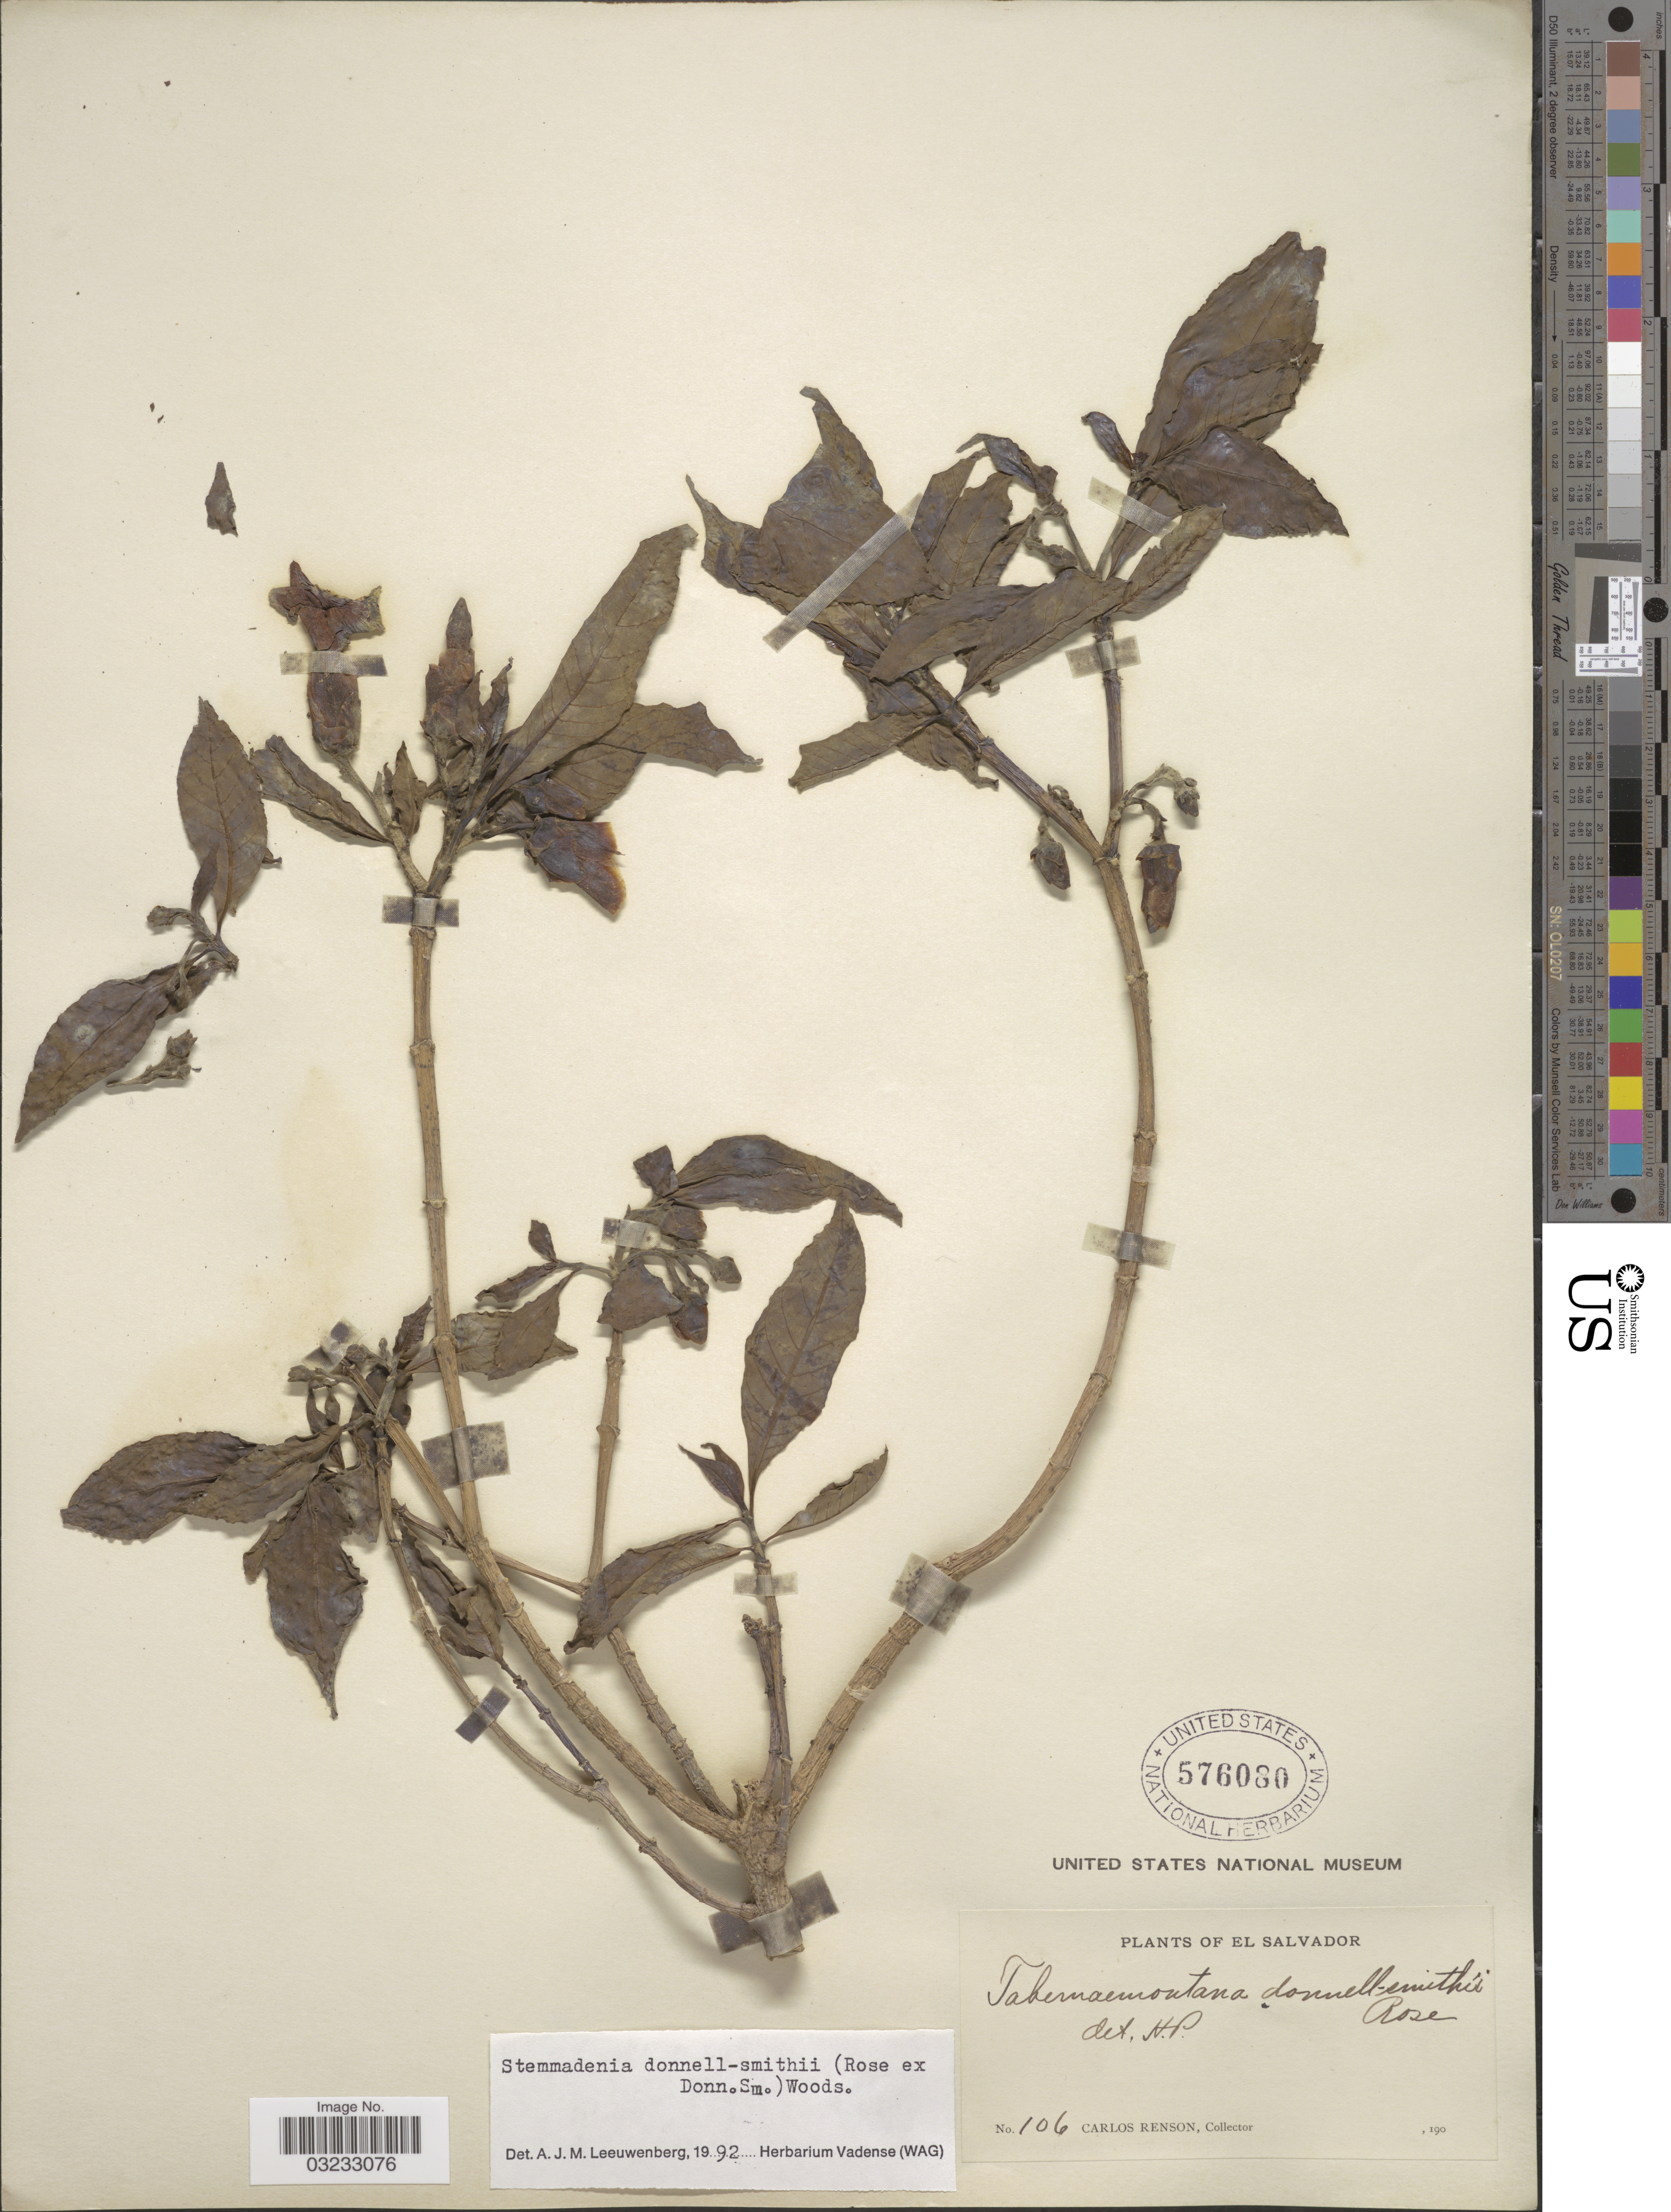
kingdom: Plantae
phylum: Tracheophyta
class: Magnoliopsida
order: Gentianales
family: Apocynaceae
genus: Stemmadenia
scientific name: Stemmadenia donnell-smithii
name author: (Rose ex Donn. Sm.) Woodson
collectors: C. Renson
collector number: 106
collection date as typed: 190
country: El Salvador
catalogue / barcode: US 576080